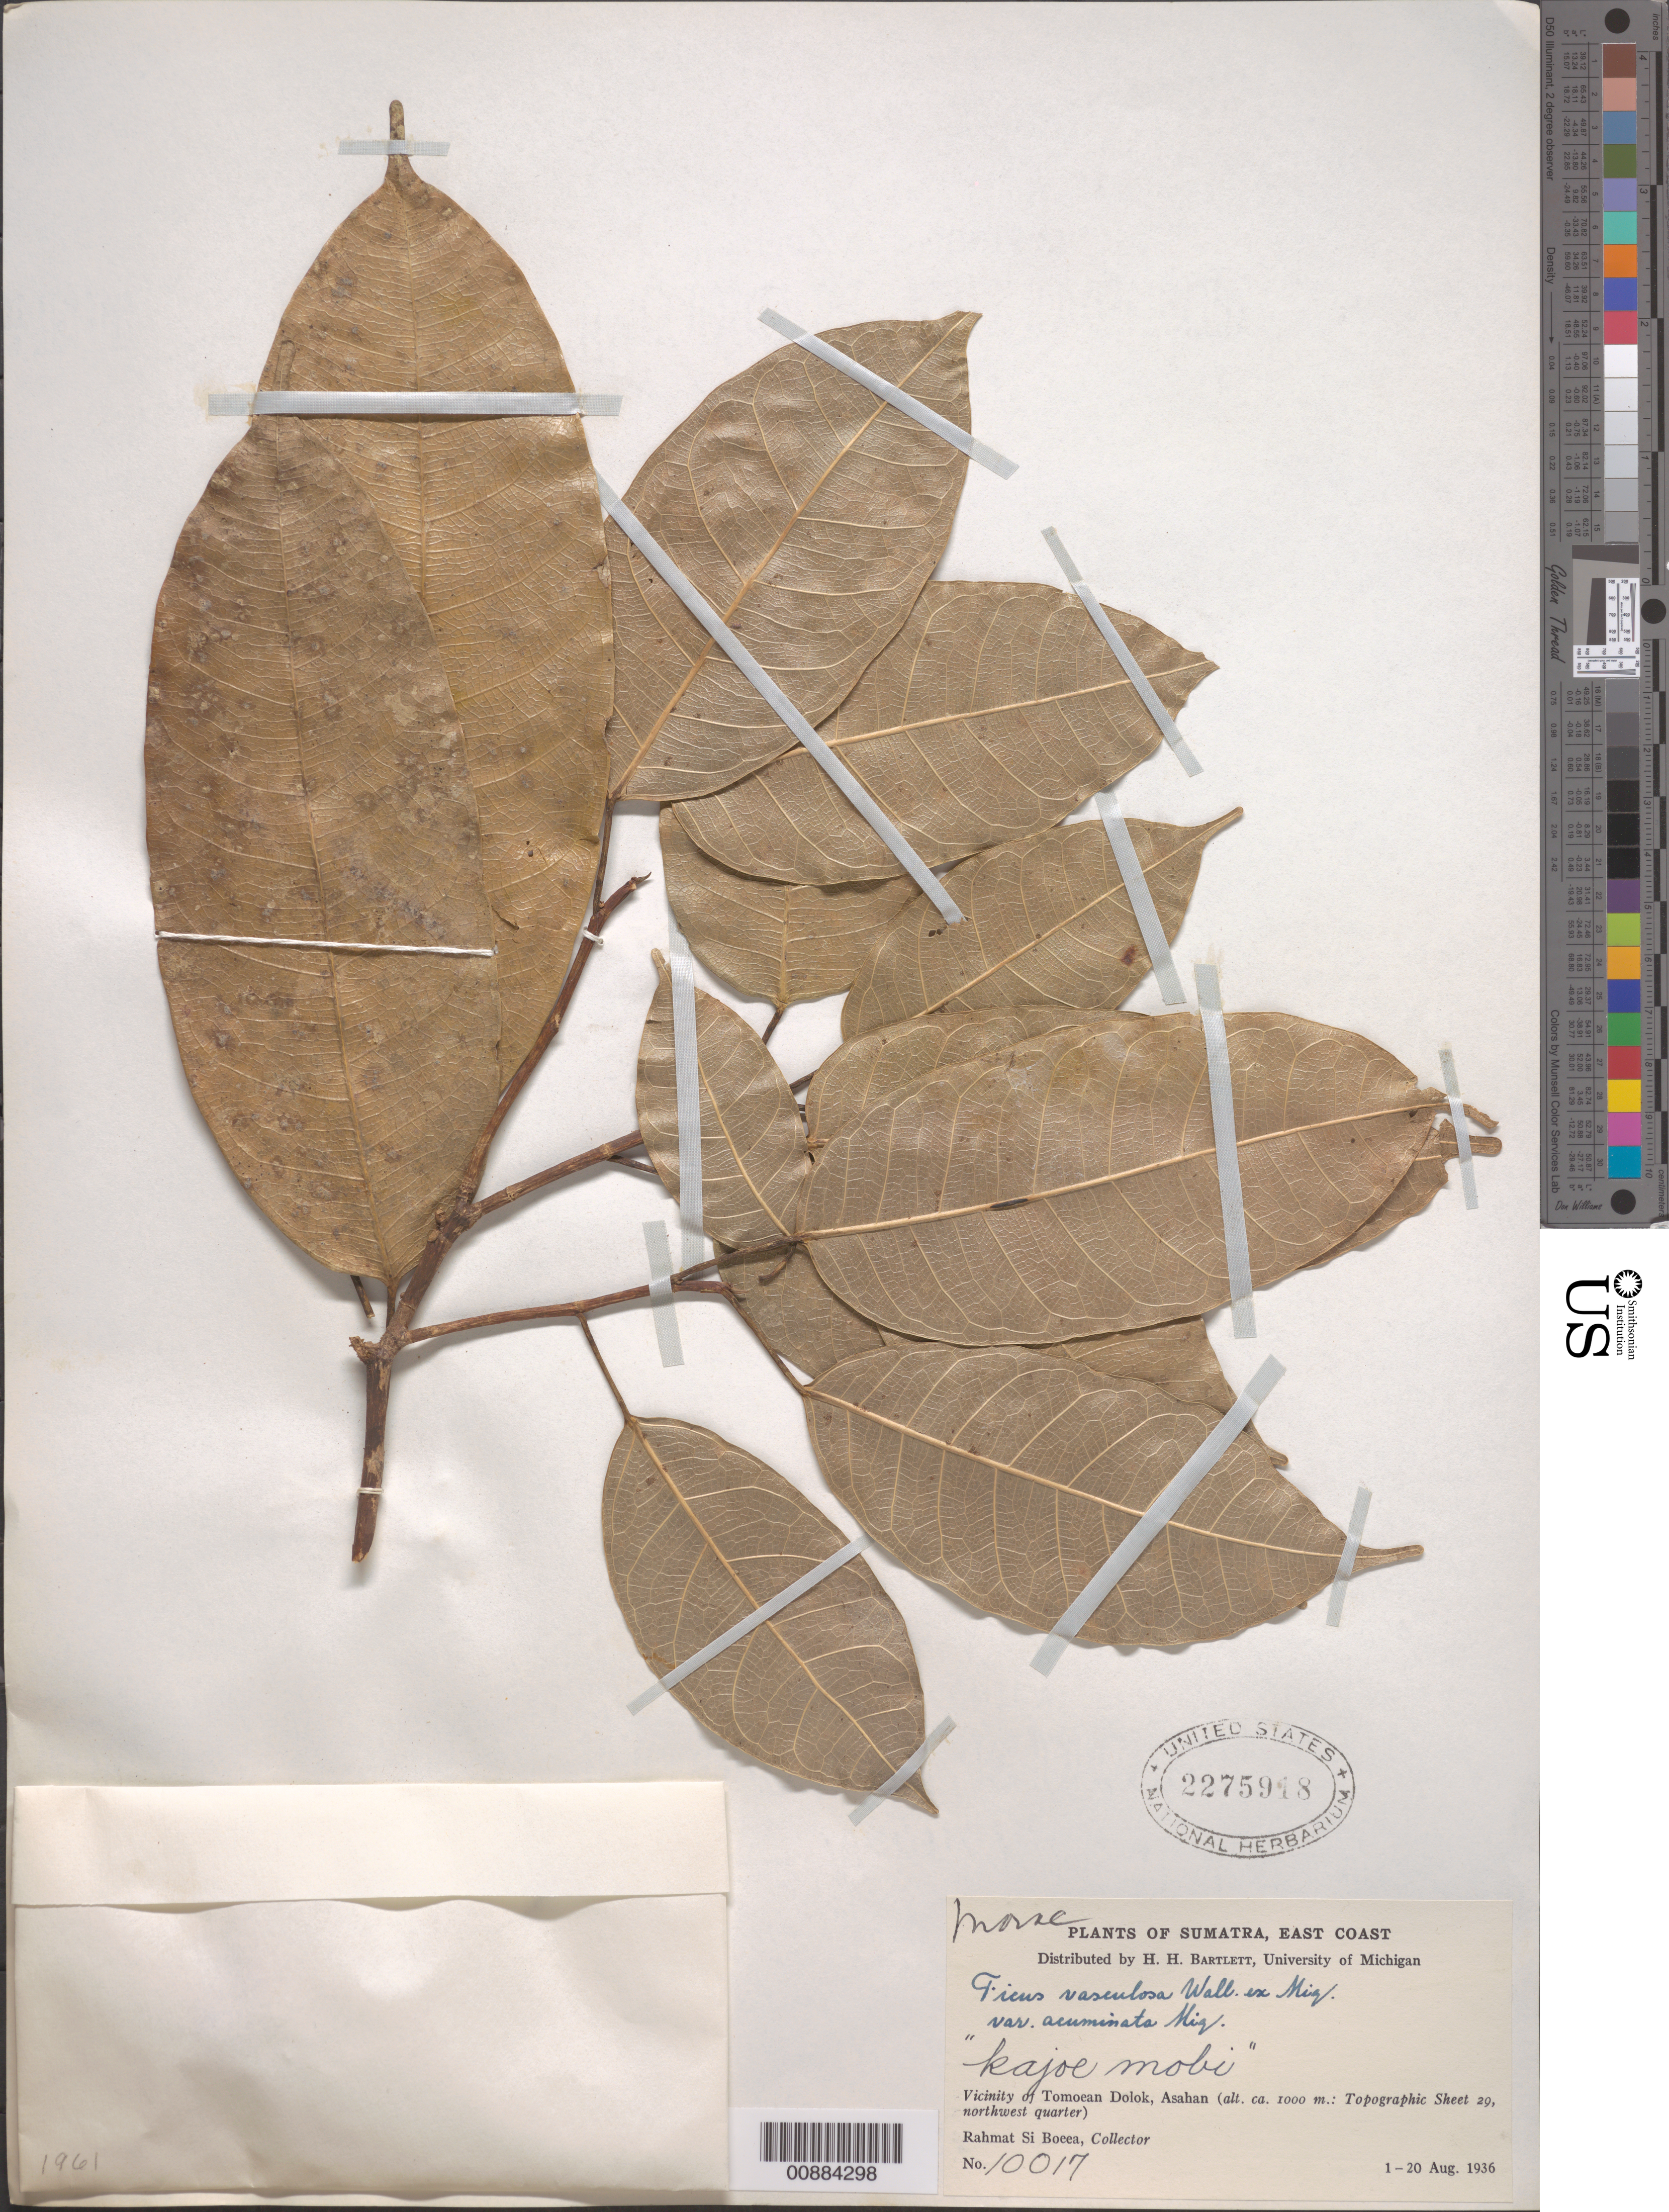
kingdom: Plantae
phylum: Tracheophyta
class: Magnoliopsida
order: Rosales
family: Moraceae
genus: Ficus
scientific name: Ficus vasculosa var. acuminata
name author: Miq.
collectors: Rahmat Si Boeea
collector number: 10017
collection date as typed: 01 Aug 1936 to 20 Aug 1936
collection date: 1936-08-01/1936-08-20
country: Indonesia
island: Sumatra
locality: Tomoean Dolok, Asahan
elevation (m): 1000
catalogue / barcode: US 2275948